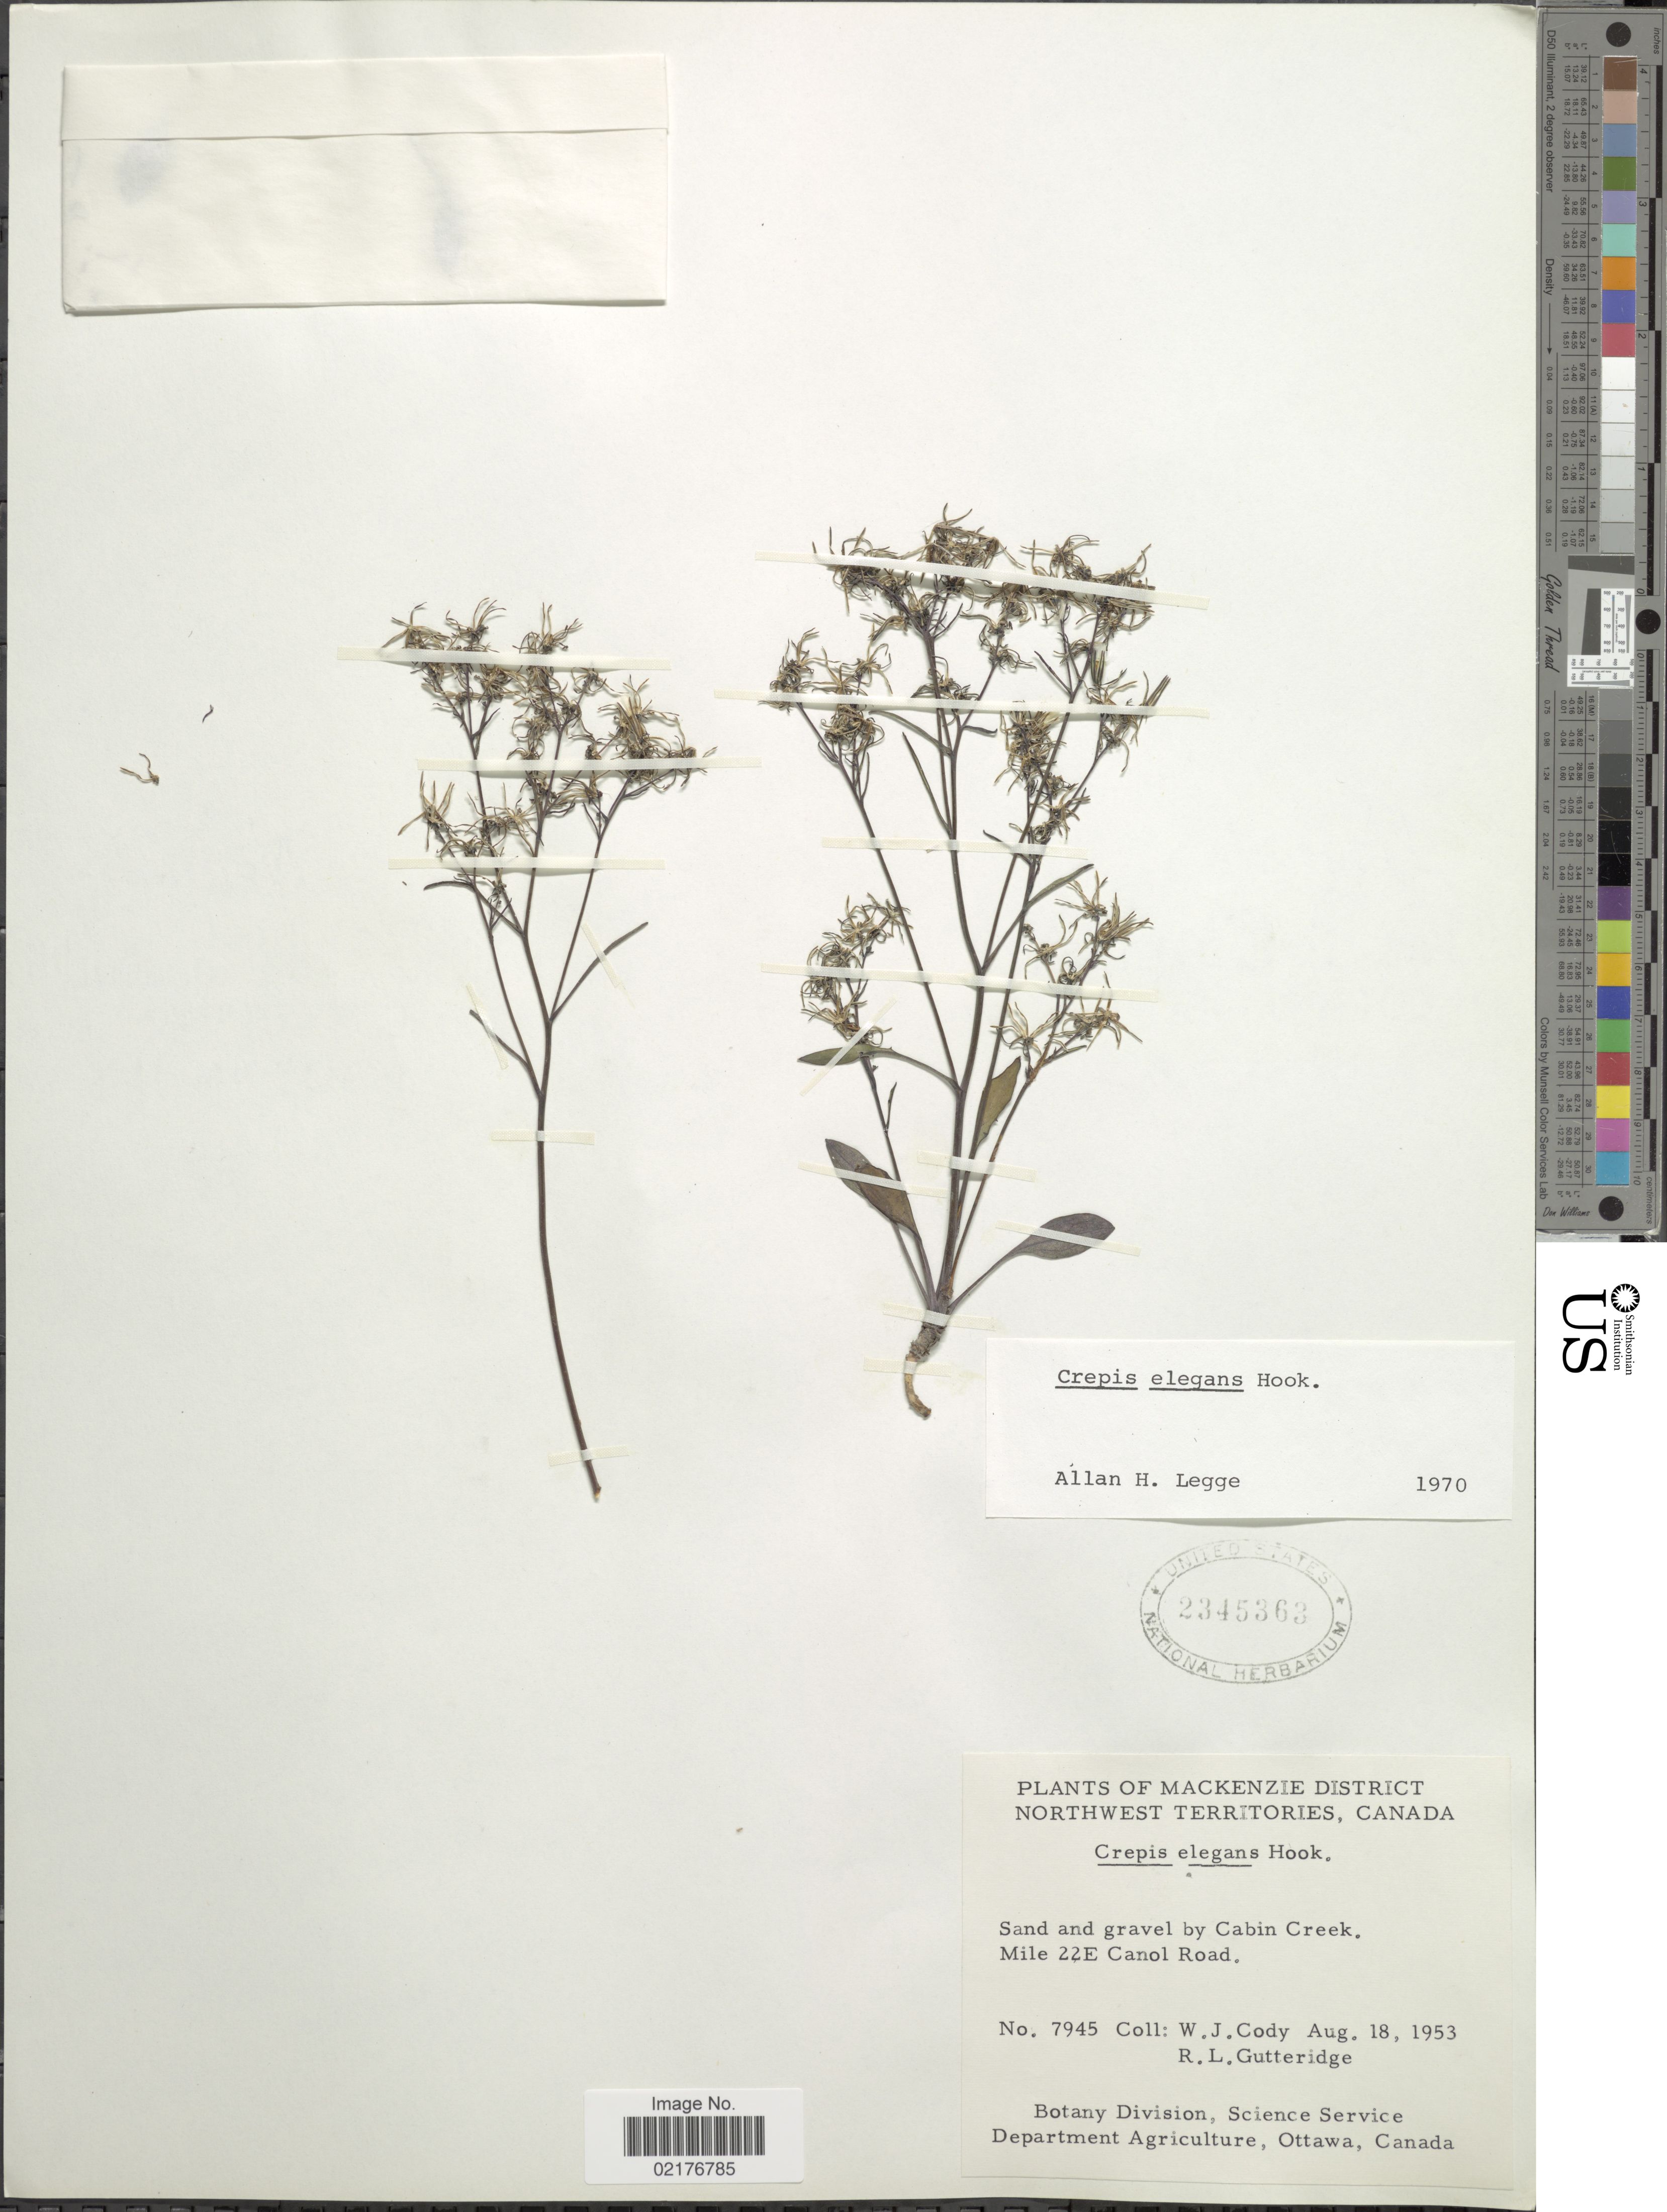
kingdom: Plantae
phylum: Tracheophyta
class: Magnoliopsida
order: Asterales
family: Asteraceae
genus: Askellia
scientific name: Askellia elegans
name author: (Hook.) W.A. Weber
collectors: W. Cody & R. Gutteridge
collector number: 7945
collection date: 1953-08-18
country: Canada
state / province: Northwest Territories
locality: Mackenzie District, Northwest Territories, Canada, Sand and gravel by Cabin Creek, Mile 22E Canol Road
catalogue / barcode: US 2345363